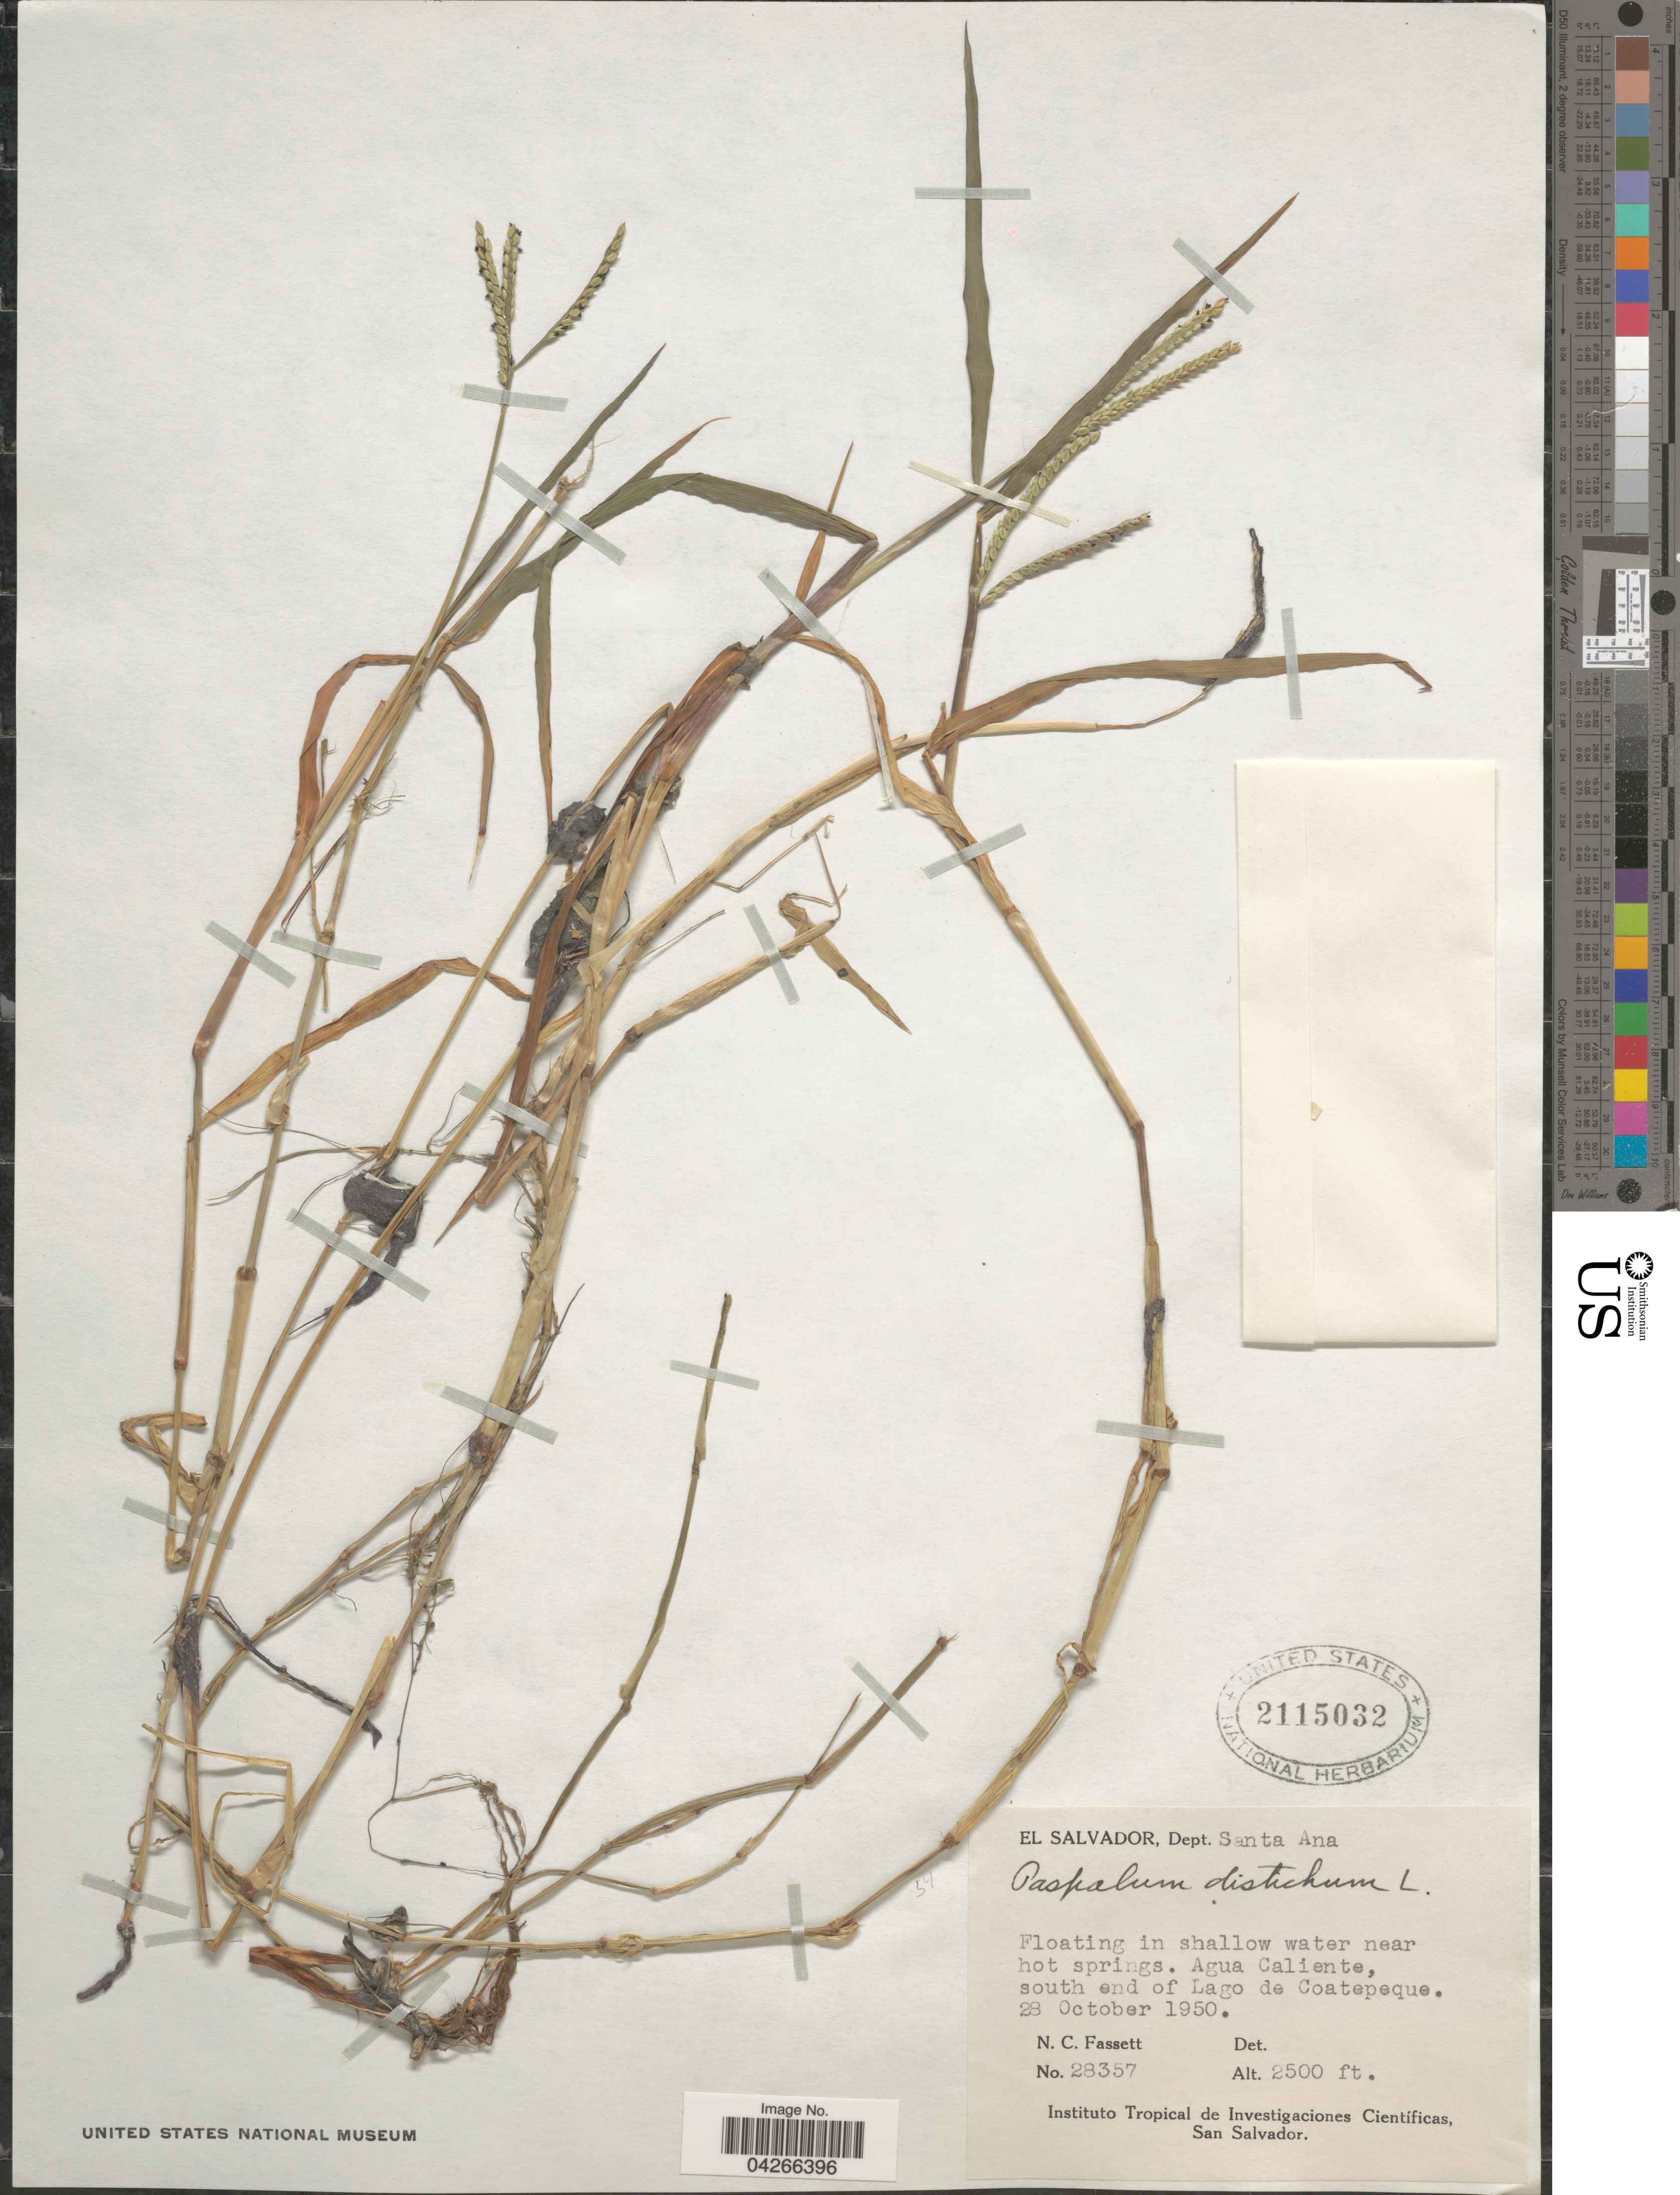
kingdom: Plantae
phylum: Tracheophyta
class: Liliopsida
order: Poales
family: Poaceae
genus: Paspalum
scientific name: Paspalum distichum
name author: L.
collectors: N. C. Fassett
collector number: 28357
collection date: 1950-10-28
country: El Salvador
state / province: Santa Ana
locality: Dept. Santa Ana. In shallow water near hot springs. Agua Caliente, south end of Lago de Coatepeque.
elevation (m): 762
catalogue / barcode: US 2115032